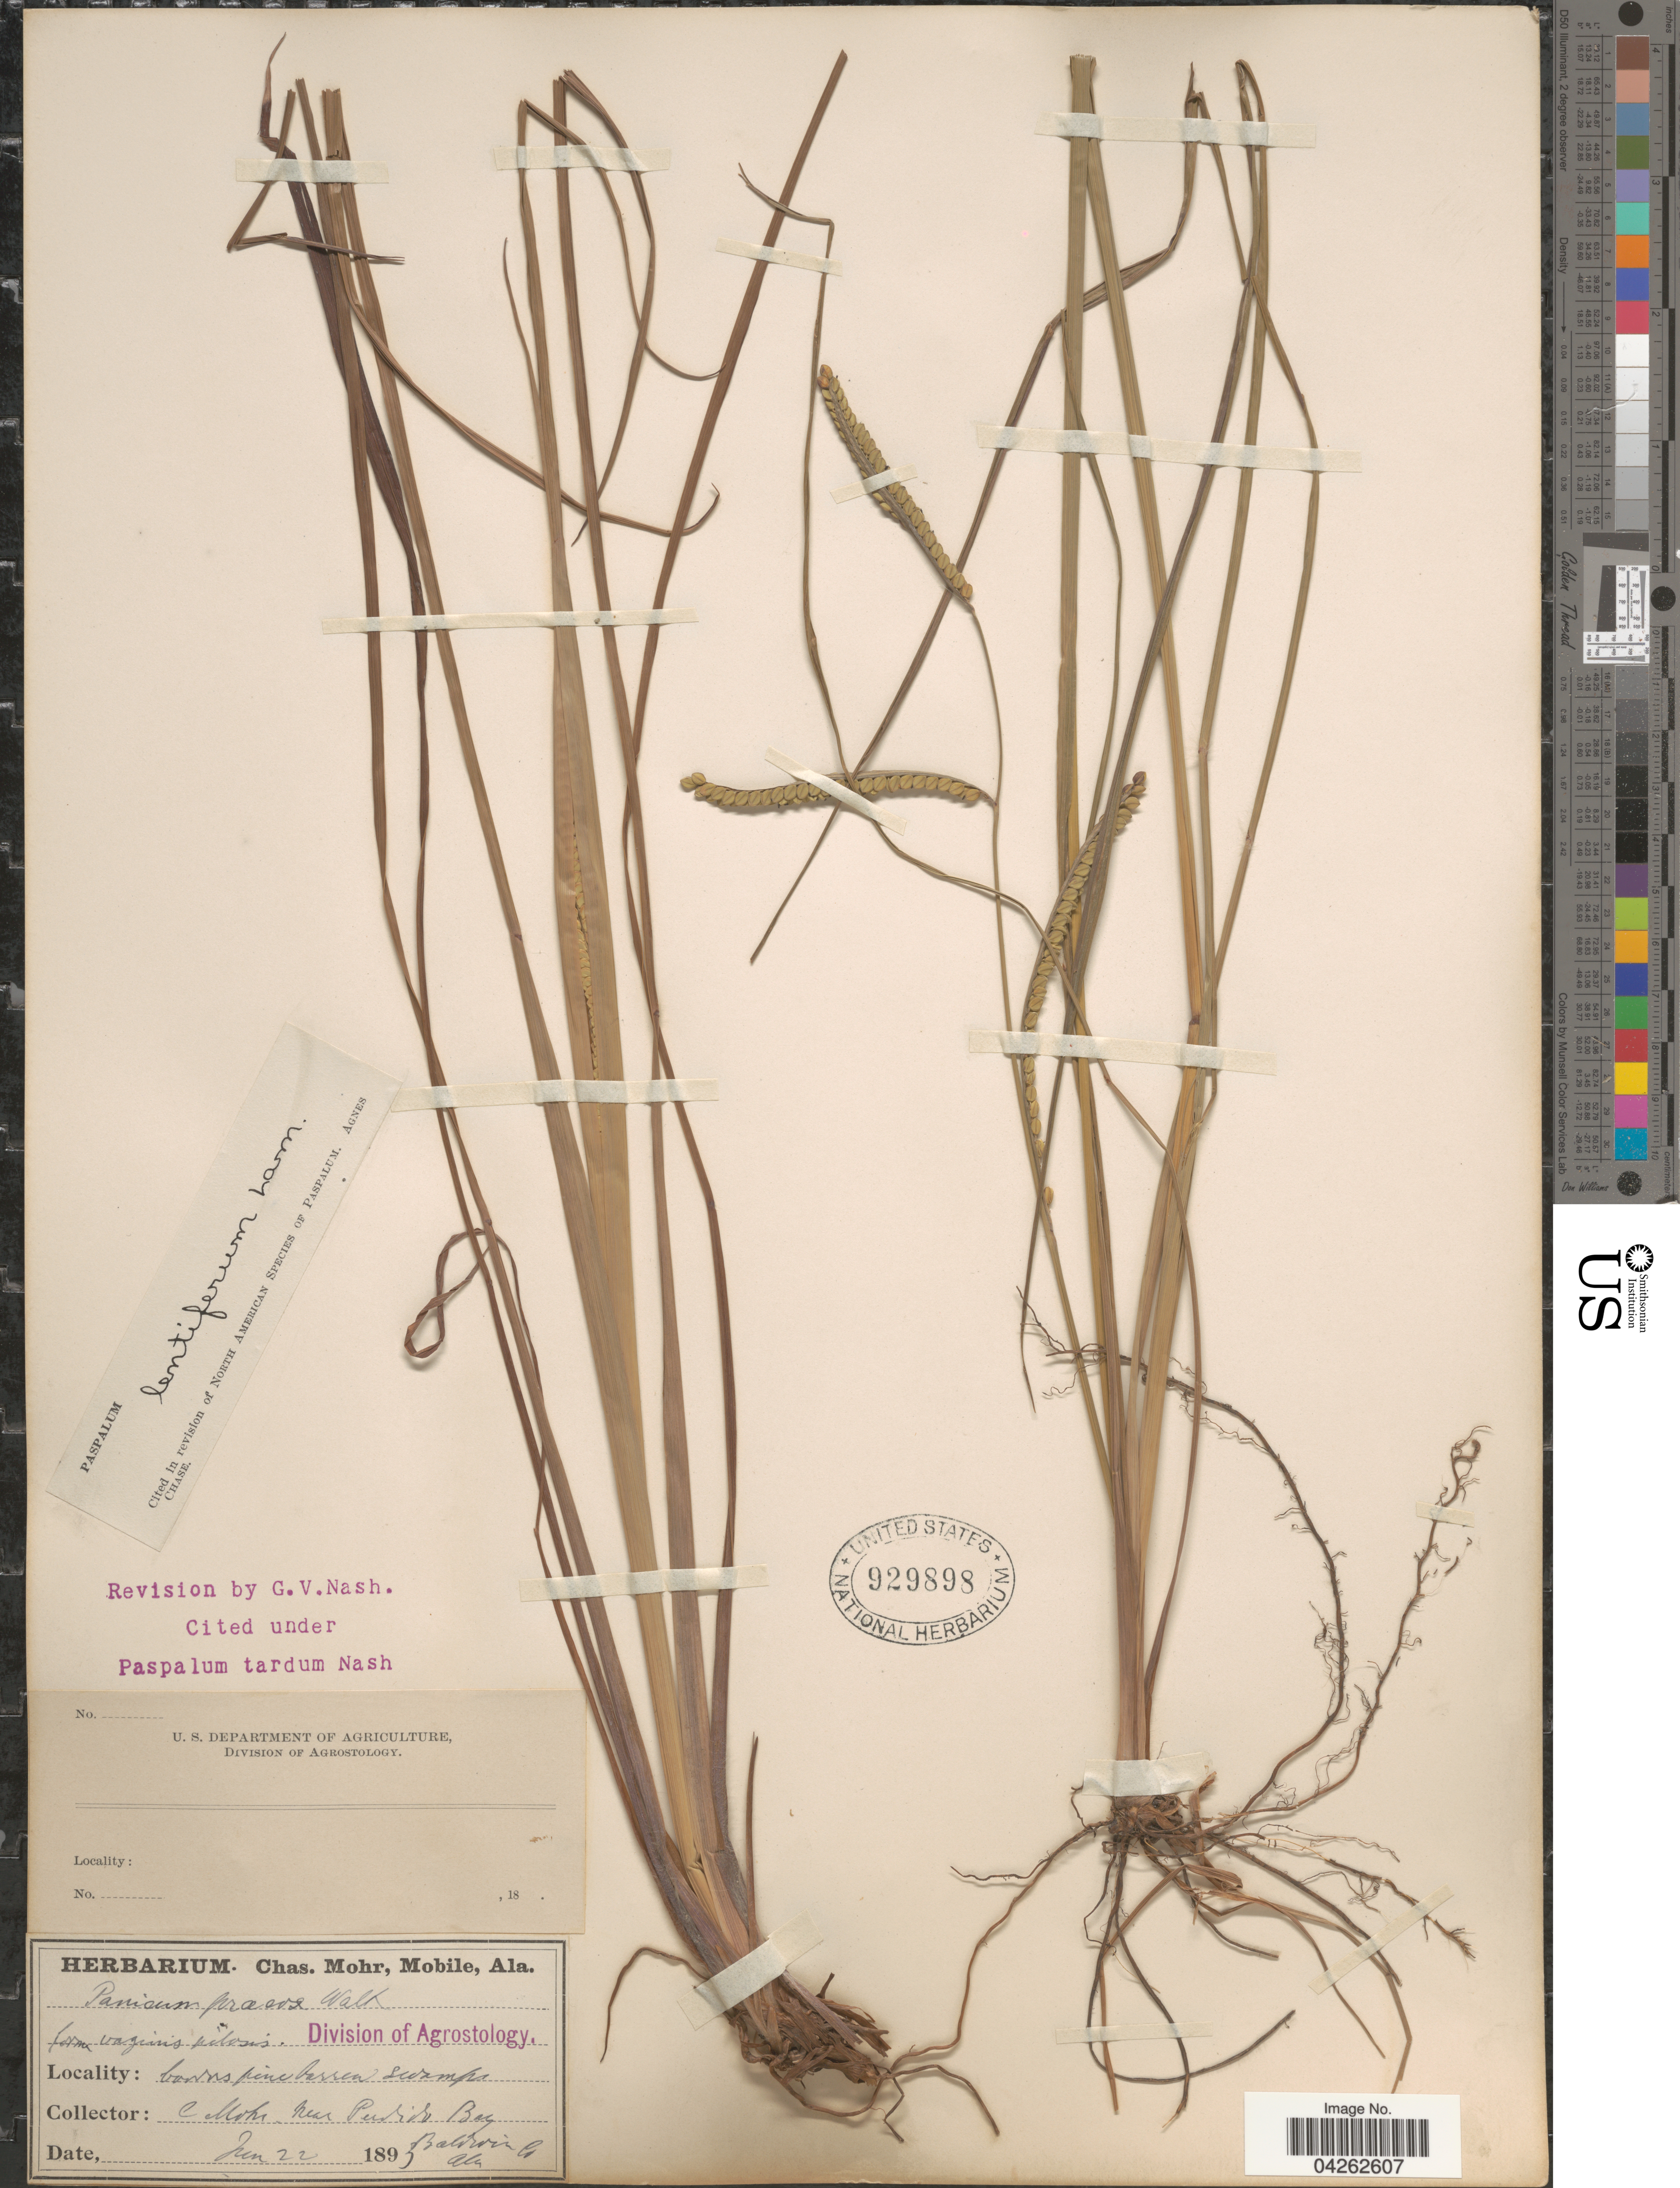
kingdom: Plantae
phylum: Tracheophyta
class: Liliopsida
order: Poales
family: Poaceae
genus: Paspalum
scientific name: Paspalum lentiferum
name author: Lam.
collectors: Mohr, C. T. (herbarium)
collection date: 1893-06-22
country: United States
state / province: Alabama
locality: Borders pine barren swamps. Near Perdido Bay. Baldwin Co.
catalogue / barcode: US 929898